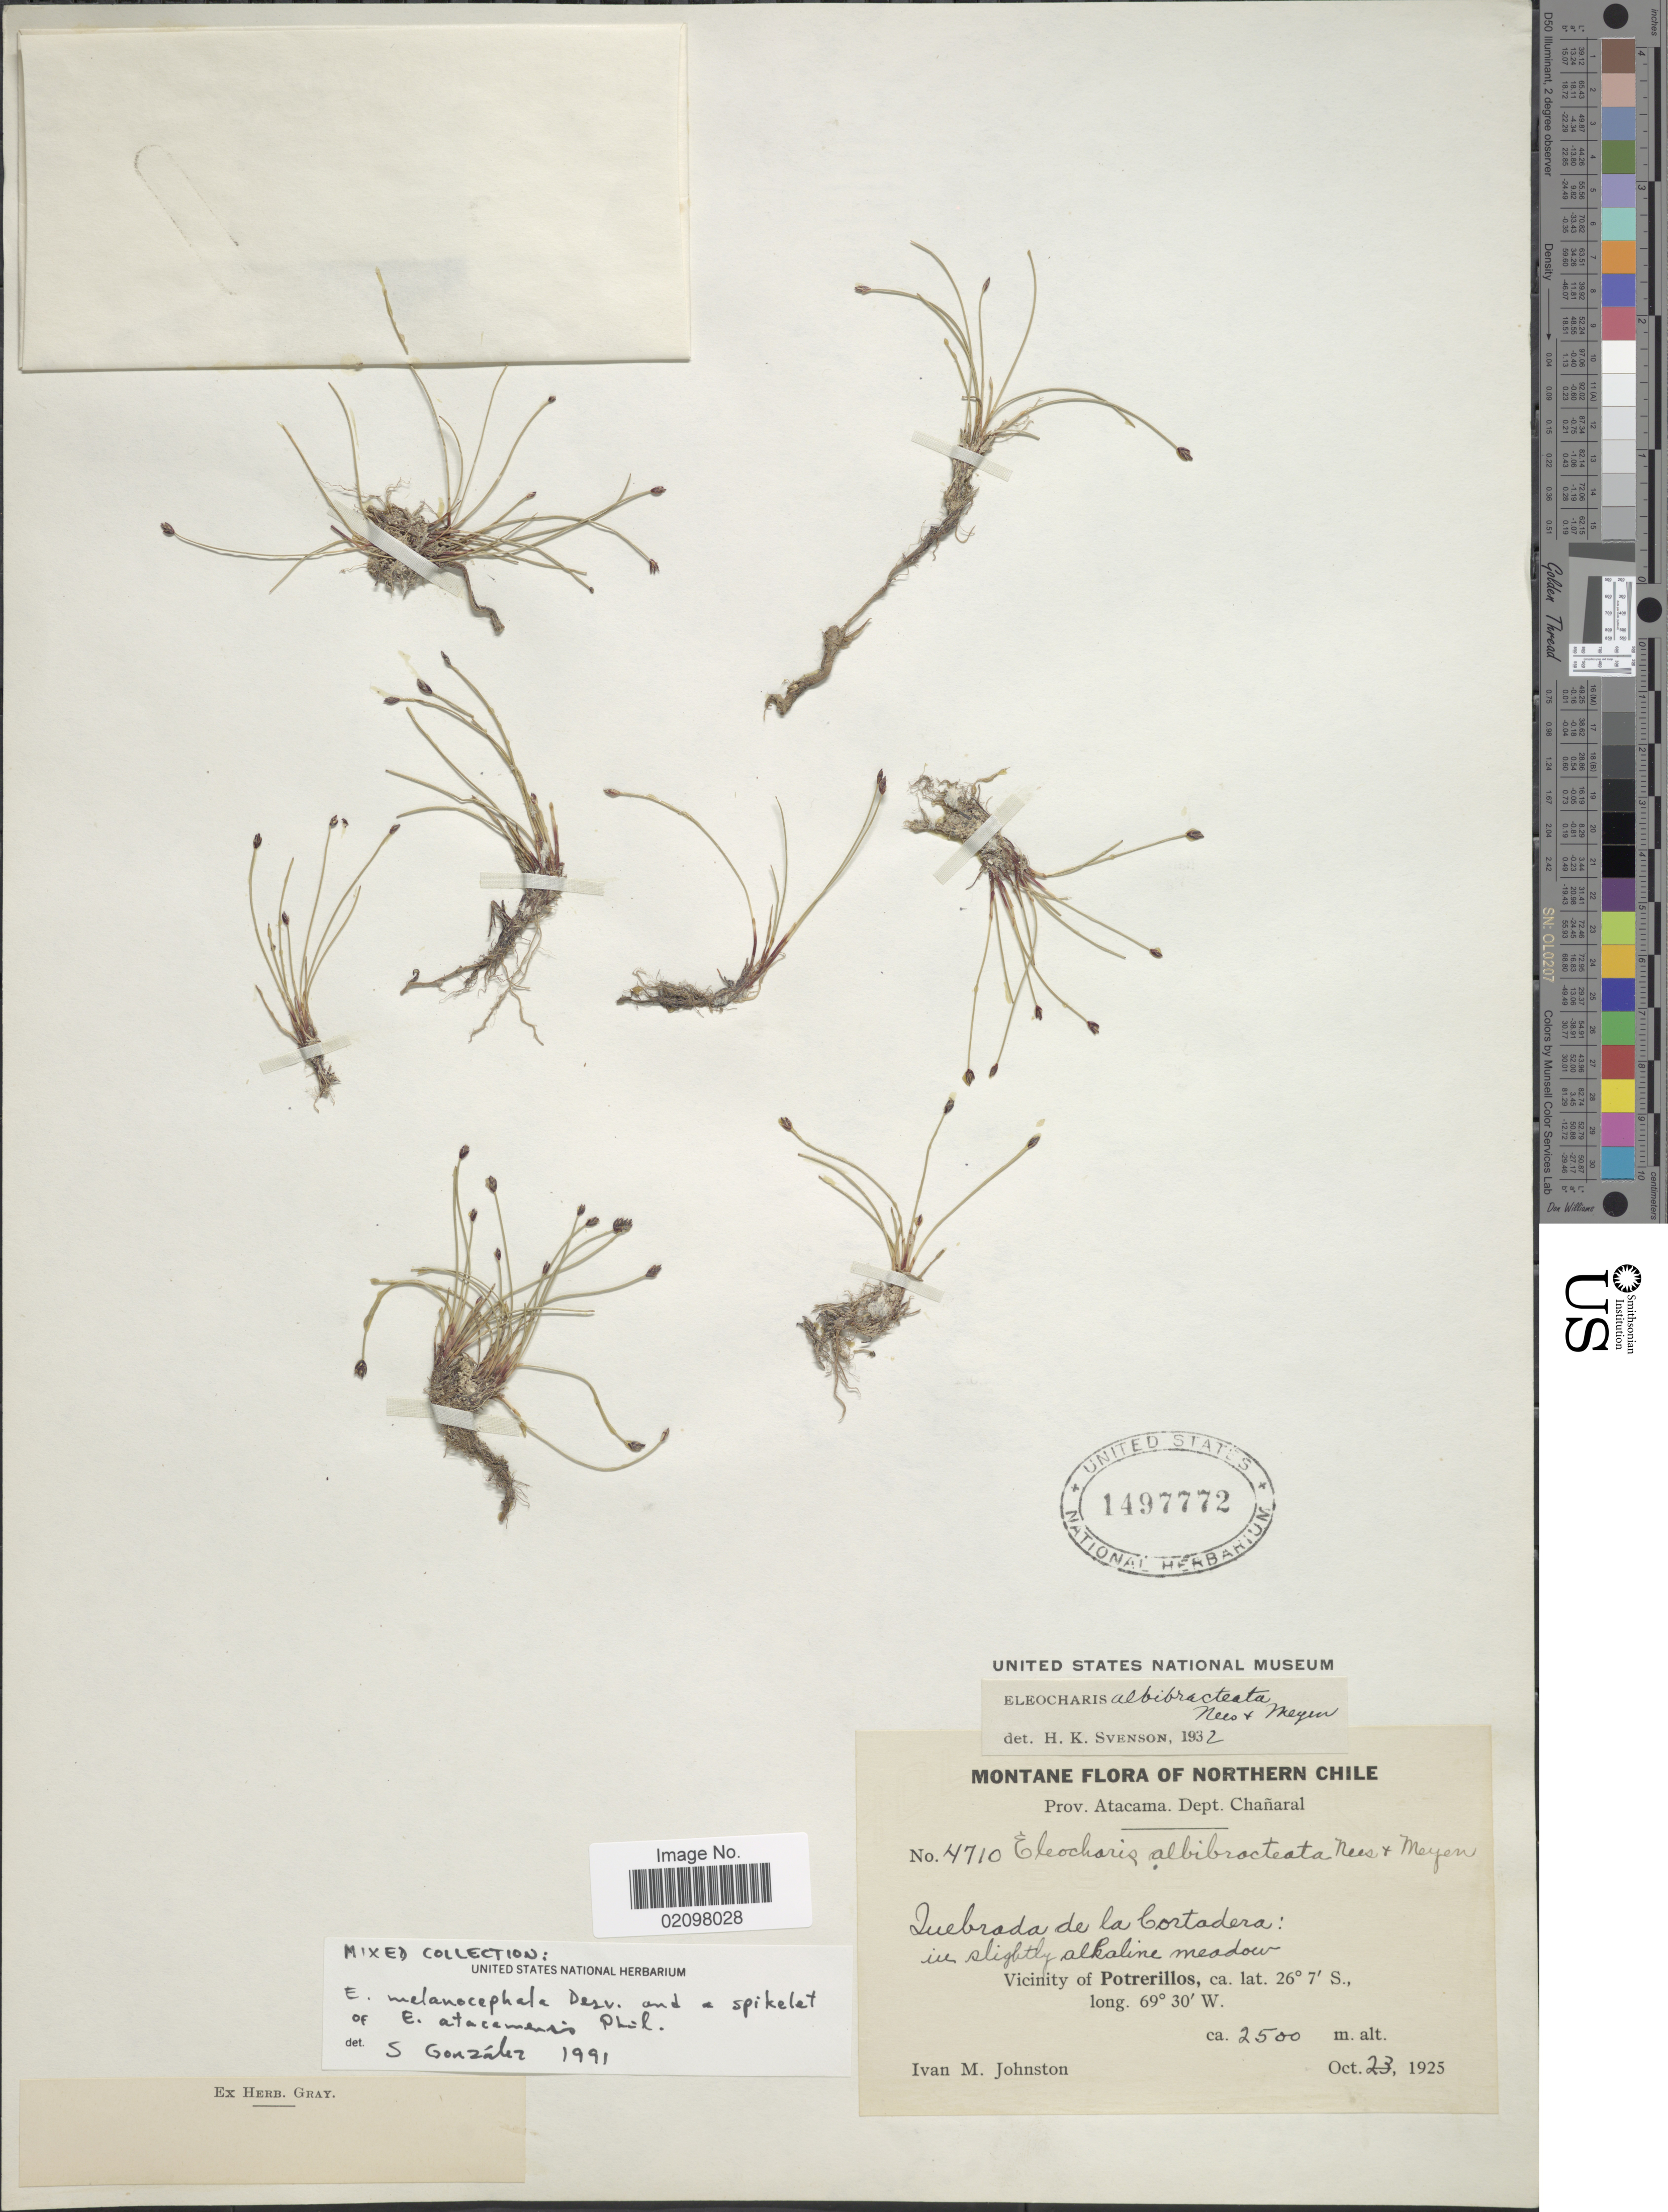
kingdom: Plantae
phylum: Tracheophyta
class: Liliopsida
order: Poales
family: Cyperaceae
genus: Eleocharis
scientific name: Eleocharis albibracteata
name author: Nees & Meyen ex Kunth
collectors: I.M. Johnston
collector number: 4710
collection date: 1925-10-23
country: Chile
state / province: Atacama (III)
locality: Montane of Northern Chile, Prov. Atacama. Dept. Chañaral, Quebrada de la Cortadera: in slighty alkaline meadow, Vicinity of Potrerillos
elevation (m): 2500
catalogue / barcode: US 1497772